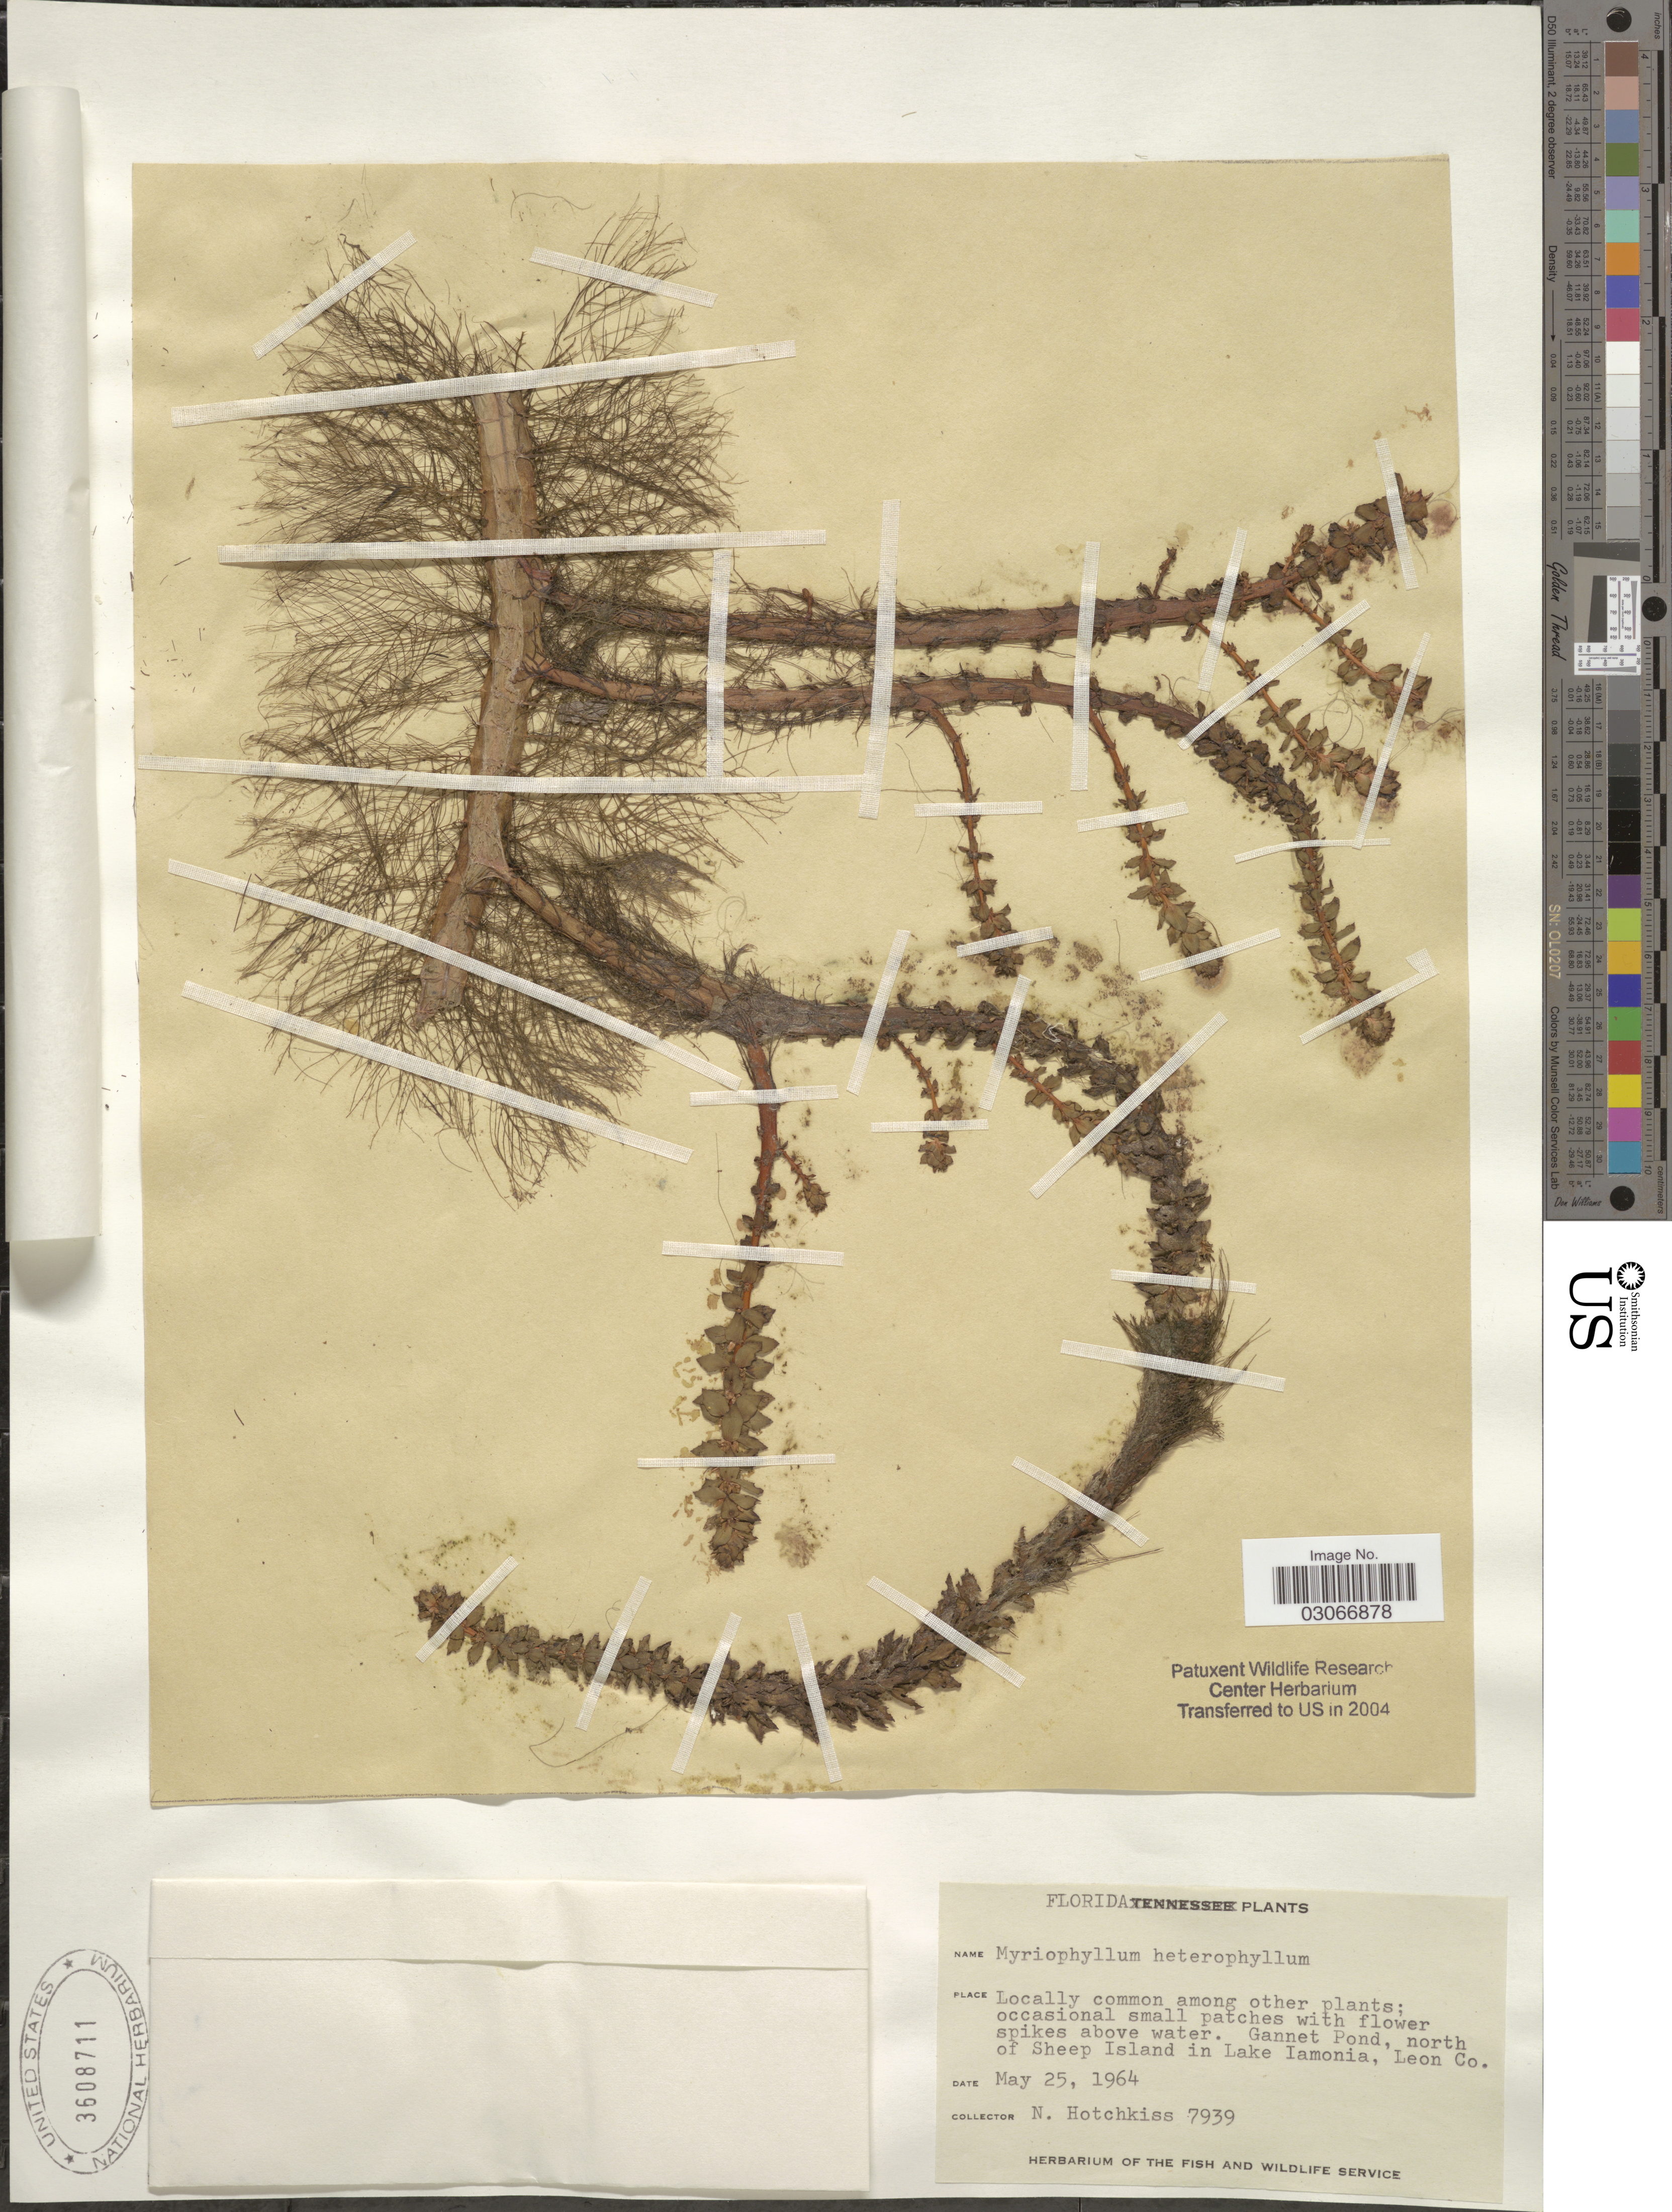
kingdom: Plantae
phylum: Tracheophyta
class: Magnoliopsida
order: Saxifragales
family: Haloragaceae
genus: Myriophyllum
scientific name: Myriophyllum heterophyllum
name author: Michx.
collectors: N. Hotchkiss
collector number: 7939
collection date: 1964-05-25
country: United States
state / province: Florida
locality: Gannet Pond, north of Sheep Island in Lake Iamonia, Leon Co.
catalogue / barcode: US 3608711